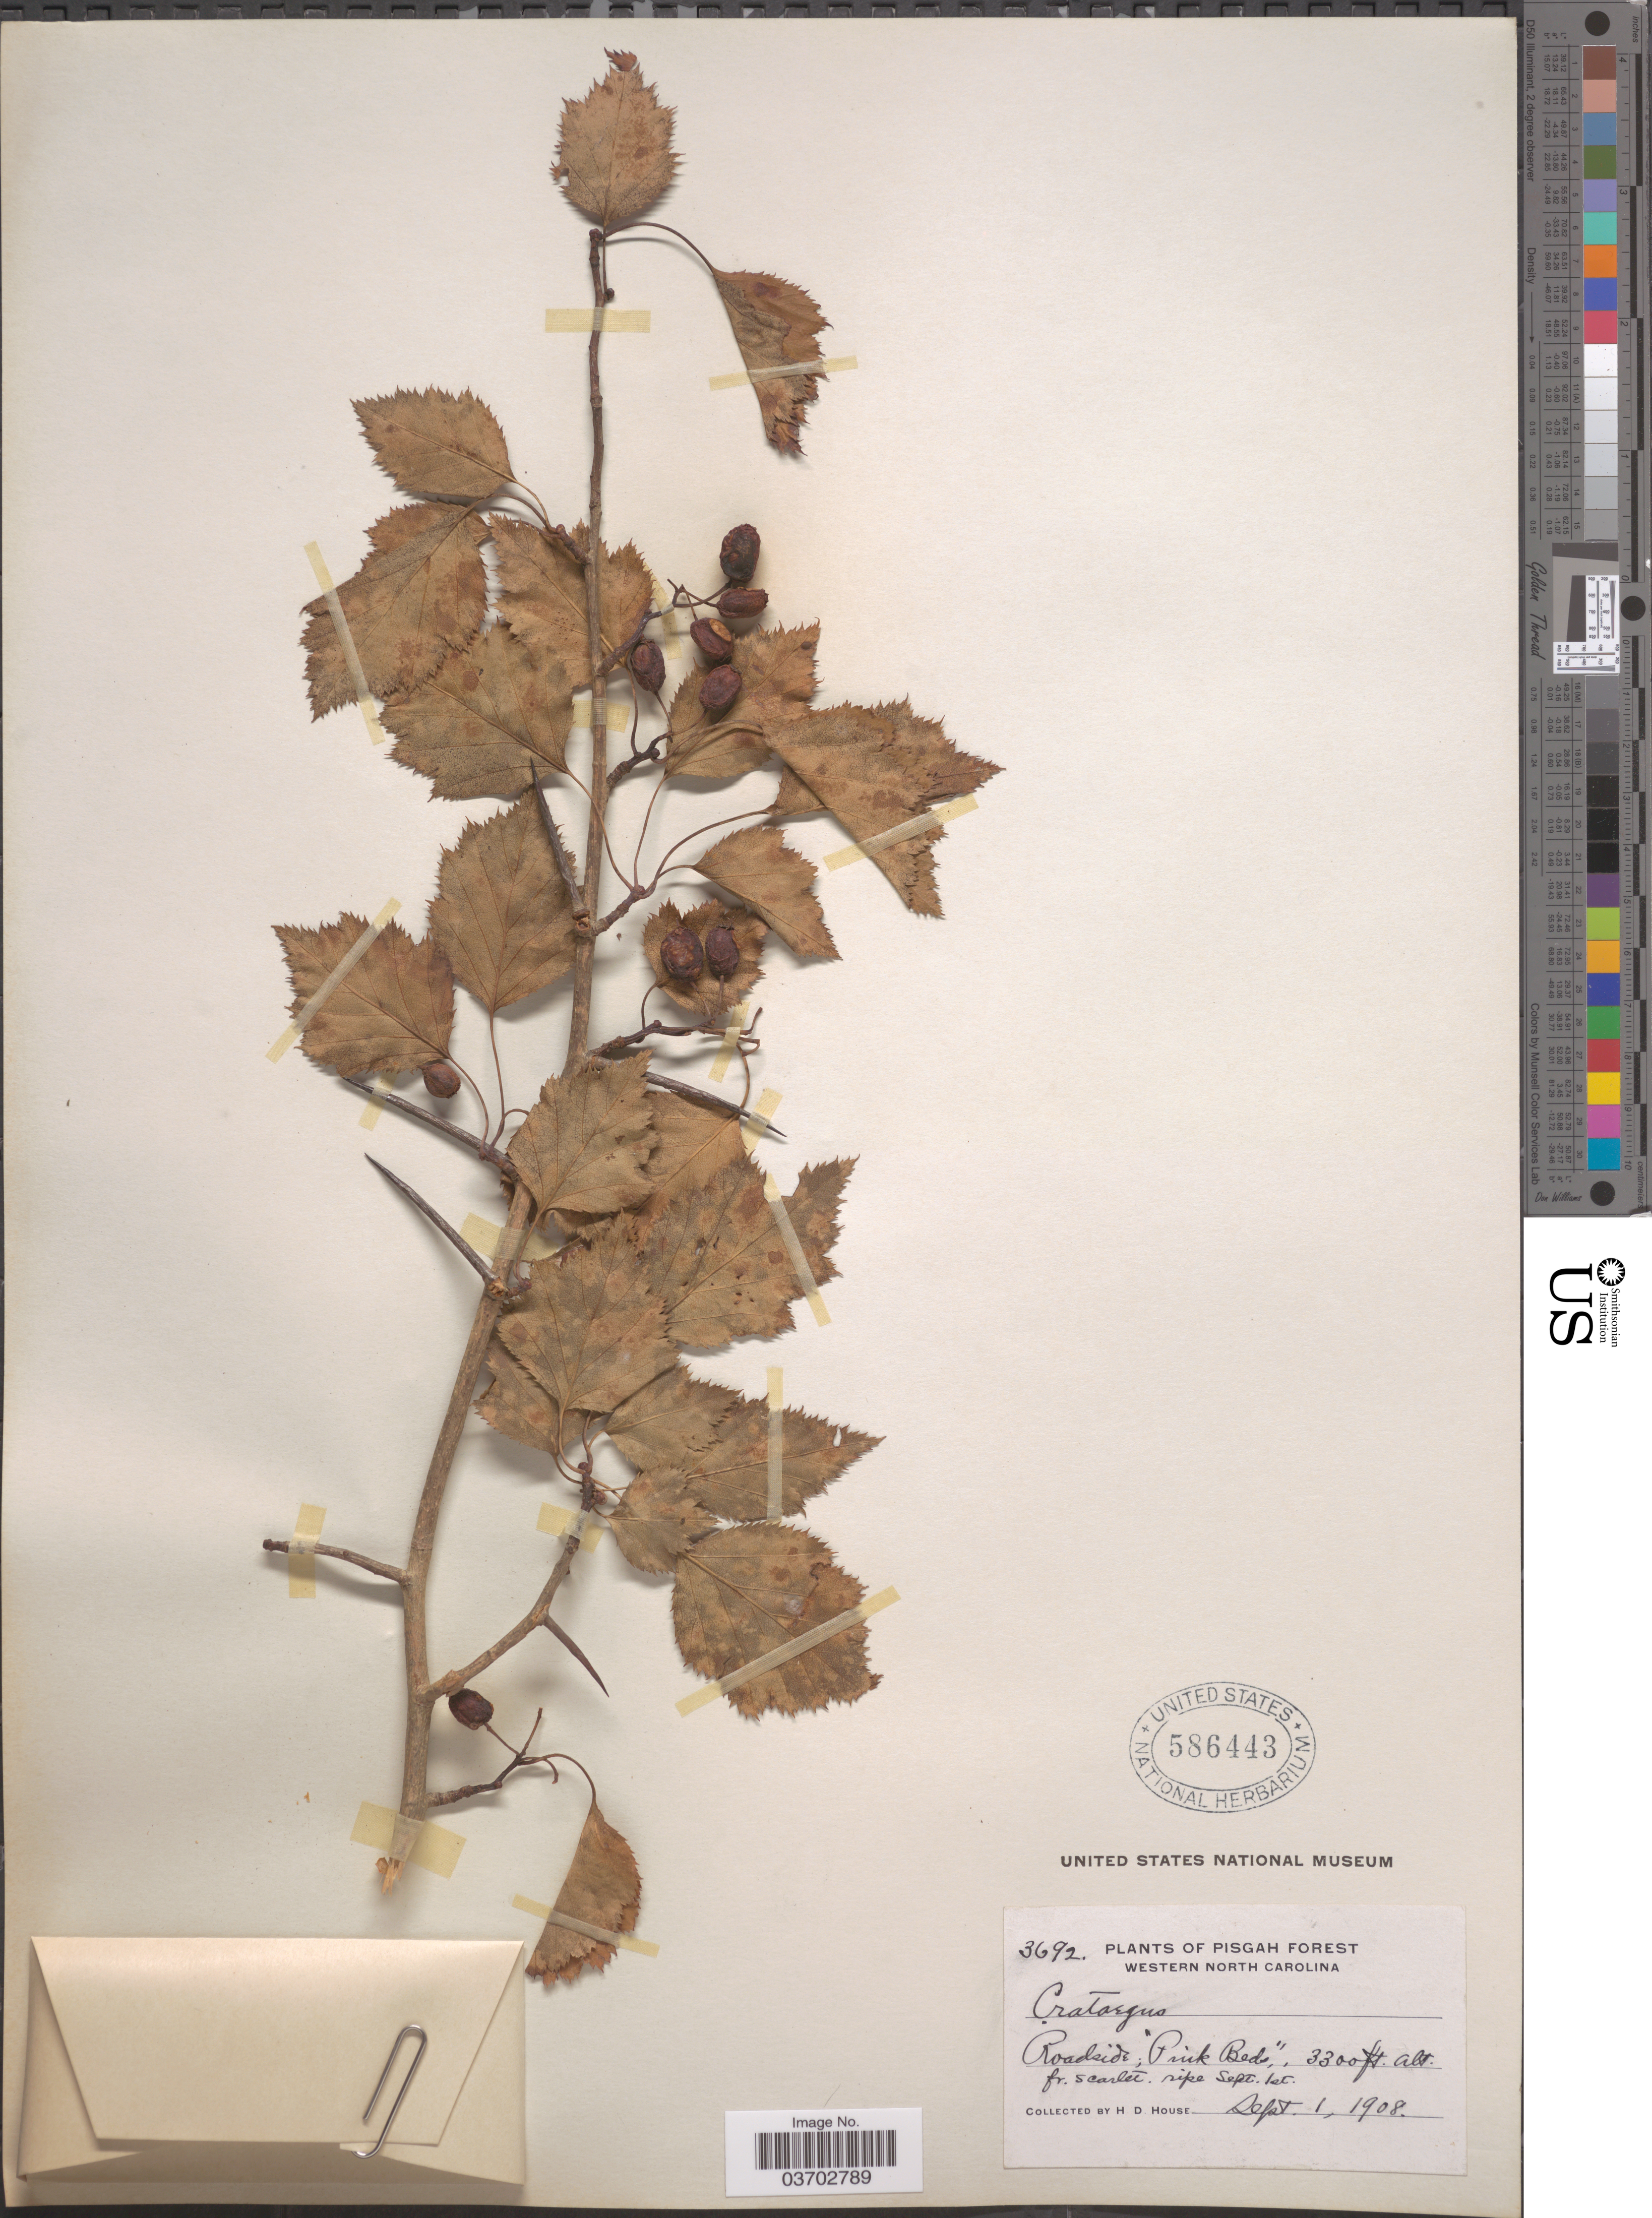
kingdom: Plantae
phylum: Tracheophyta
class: Magnoliopsida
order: Rosales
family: Rosaceae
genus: Crataegus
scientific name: Crataegus sp.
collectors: H. D. House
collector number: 3692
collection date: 1908-09-01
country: United States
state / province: North Carolina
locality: Pisgah Forest. Western North Carolina. Roadside.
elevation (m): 1006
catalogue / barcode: US 586443